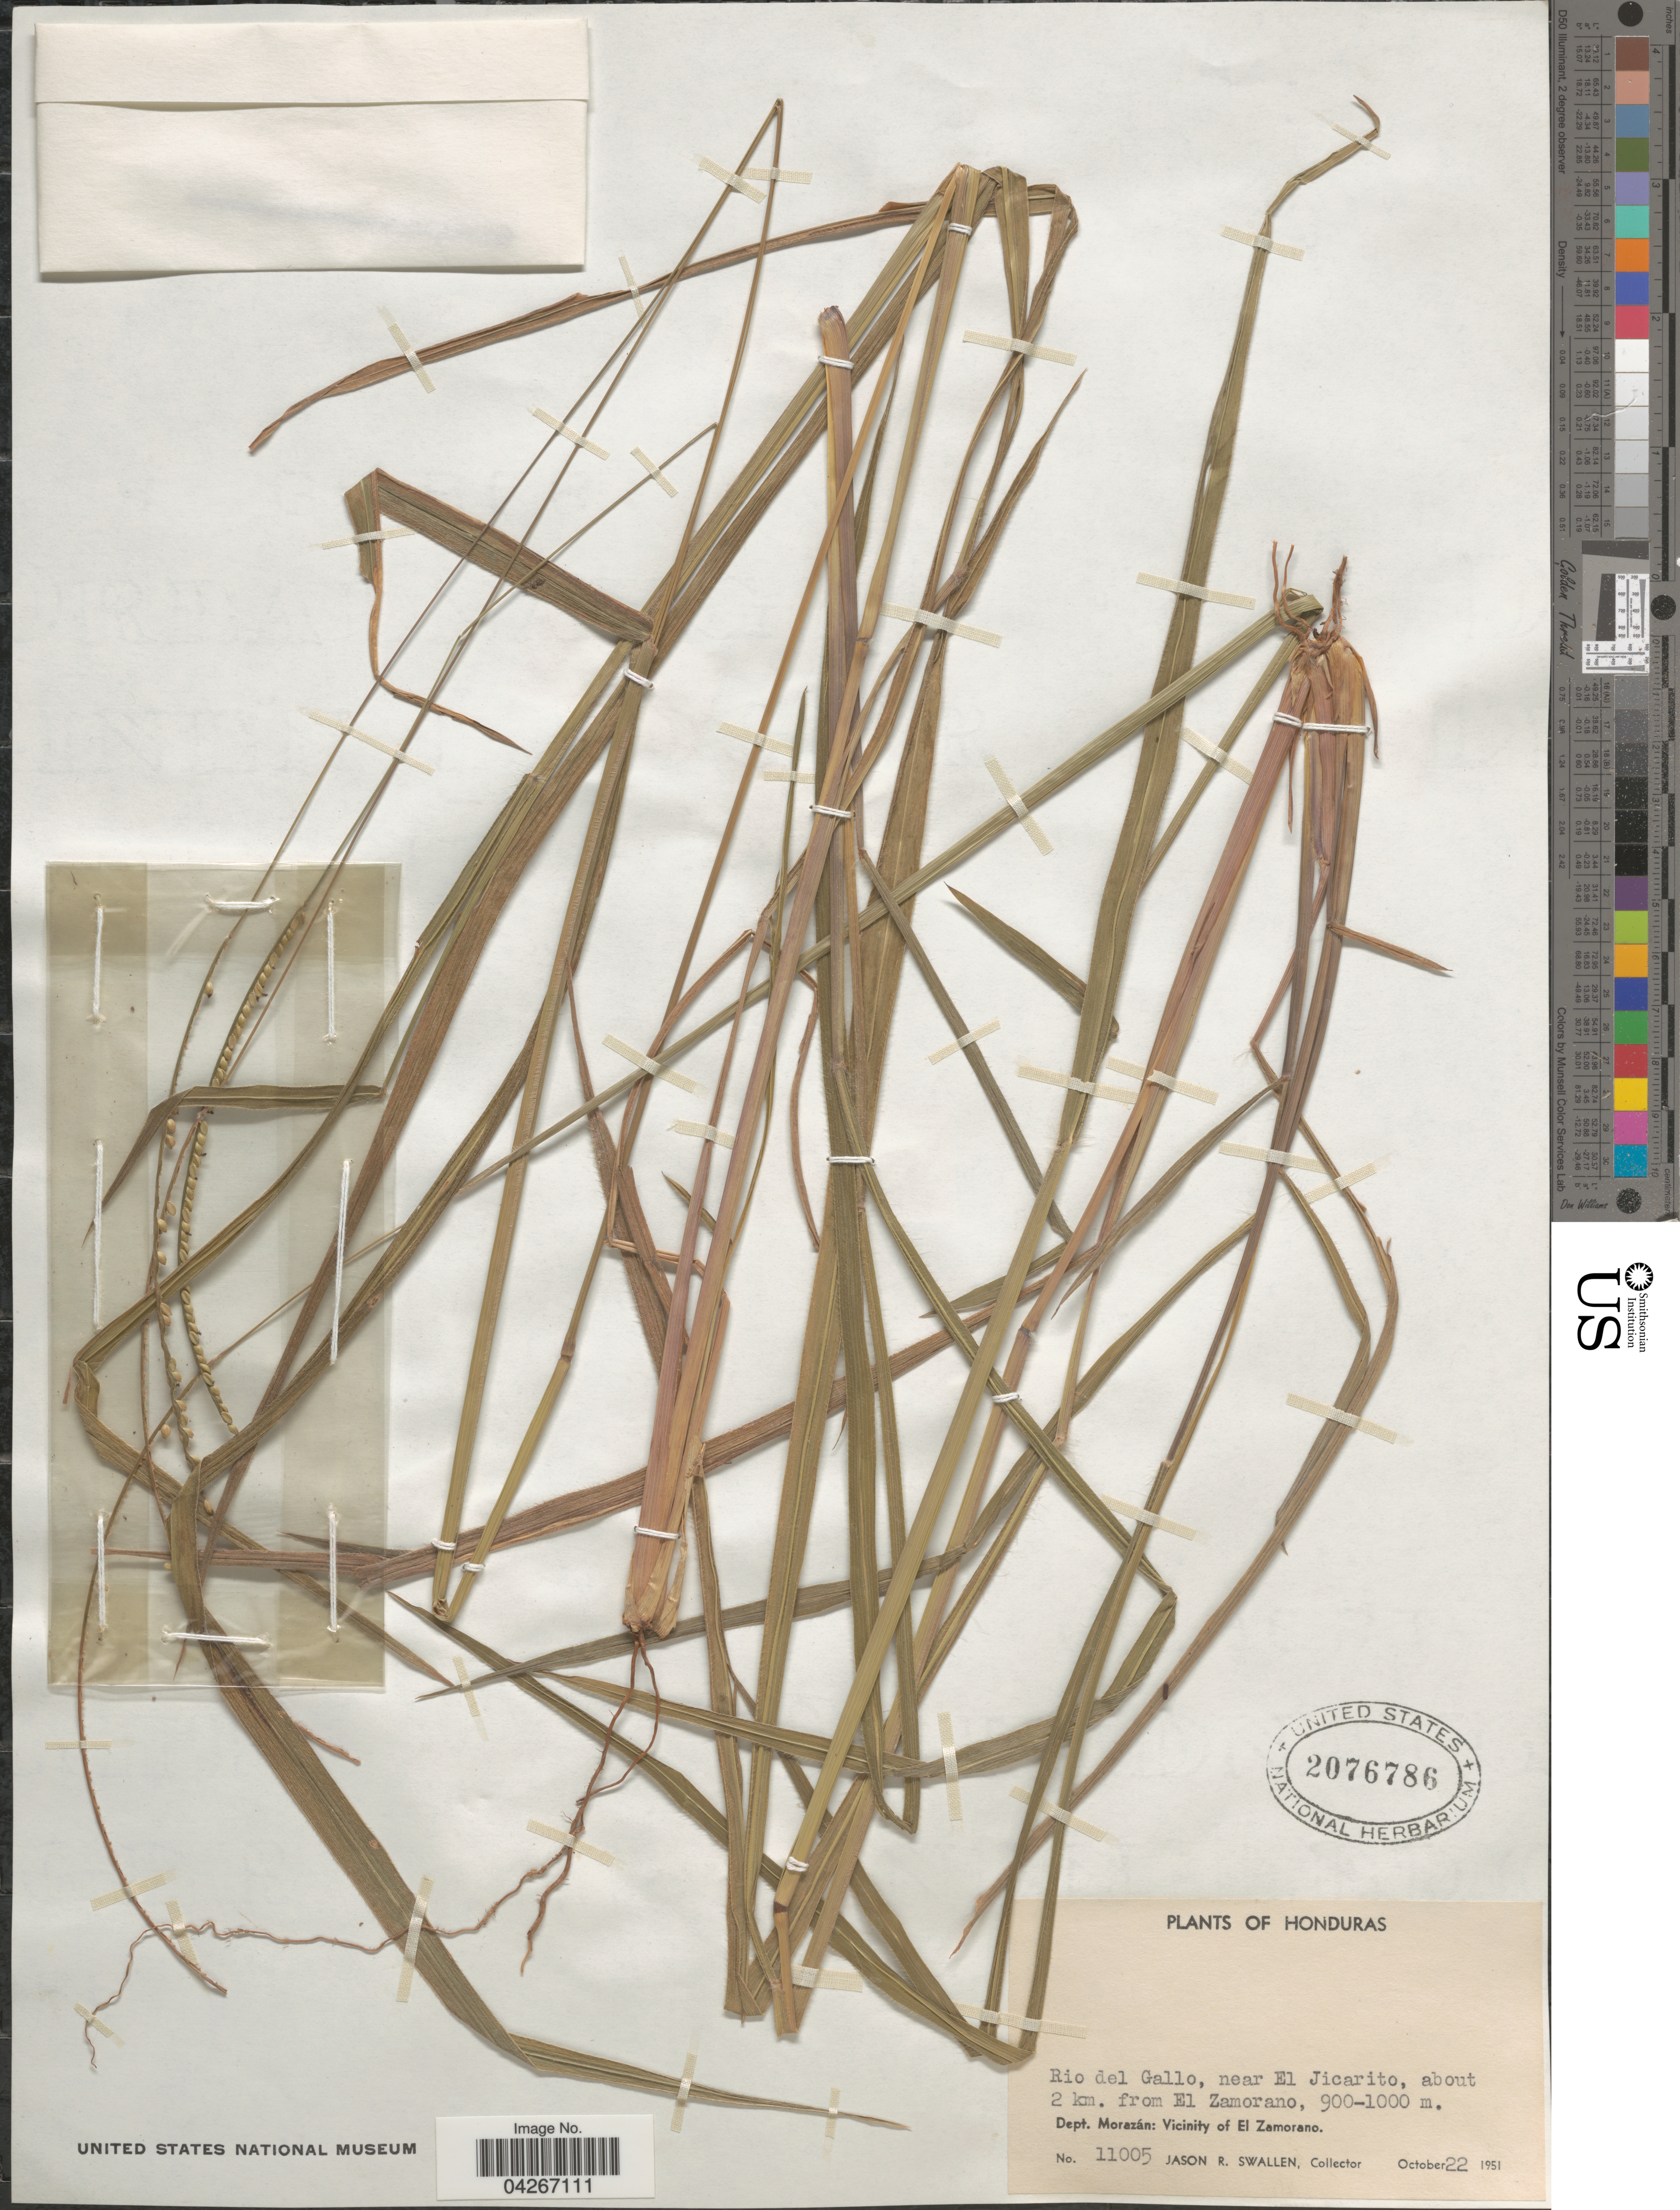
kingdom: Plantae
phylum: Tracheophyta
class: Liliopsida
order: Poales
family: Poaceae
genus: Paspalum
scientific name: Paspalum pilosum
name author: Lam.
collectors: J. R. Swallen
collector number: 11005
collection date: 1951-10-22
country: Honduras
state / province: Fco. Morazán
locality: Rio del Gallo, near Jicarito, about km. from El Zamorano. Dept. Morazán: Vicinity of El Zamorano.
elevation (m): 900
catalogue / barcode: US 2076786